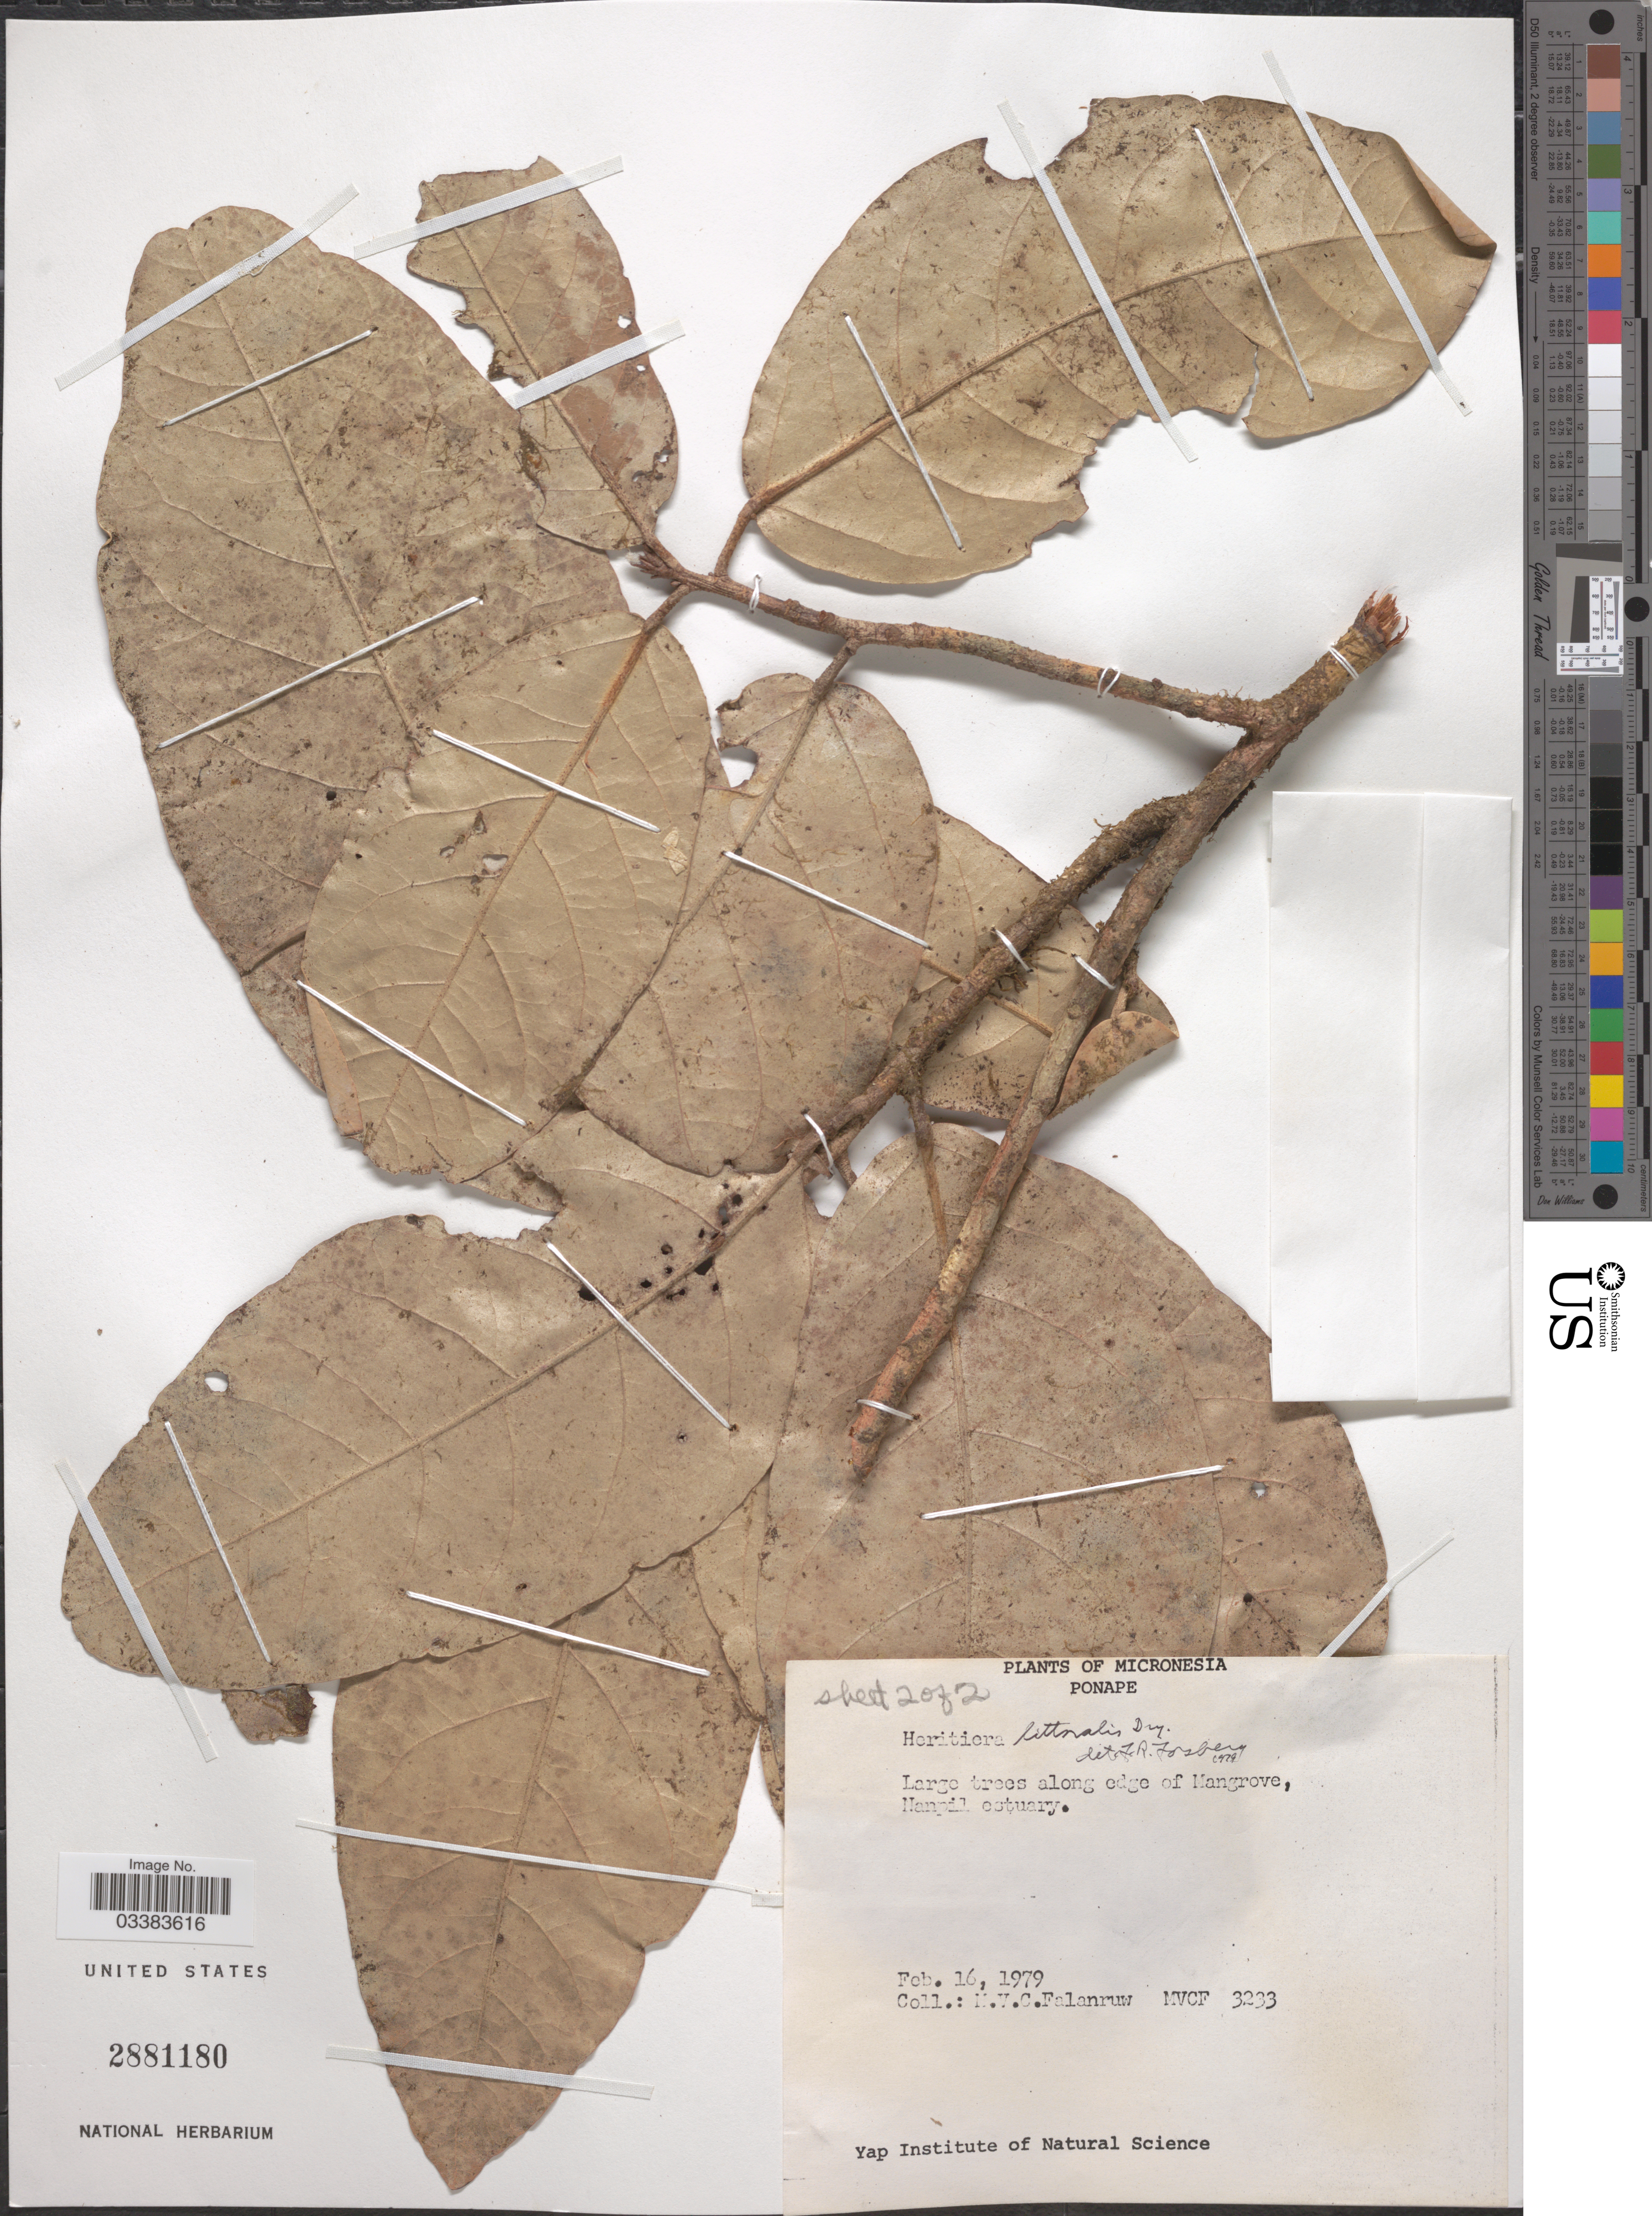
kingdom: Plantae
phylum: Tracheophyta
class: Magnoliopsida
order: Malvales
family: Malvaceae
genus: Heritiera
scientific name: Heritiera littoralis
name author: Aiton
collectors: M. V. Falanruw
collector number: MVCF3233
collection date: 1979-02-16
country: Micronesia, Federated States of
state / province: Pohnpei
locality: Ponape. Nanpil estuary.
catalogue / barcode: US 2881180